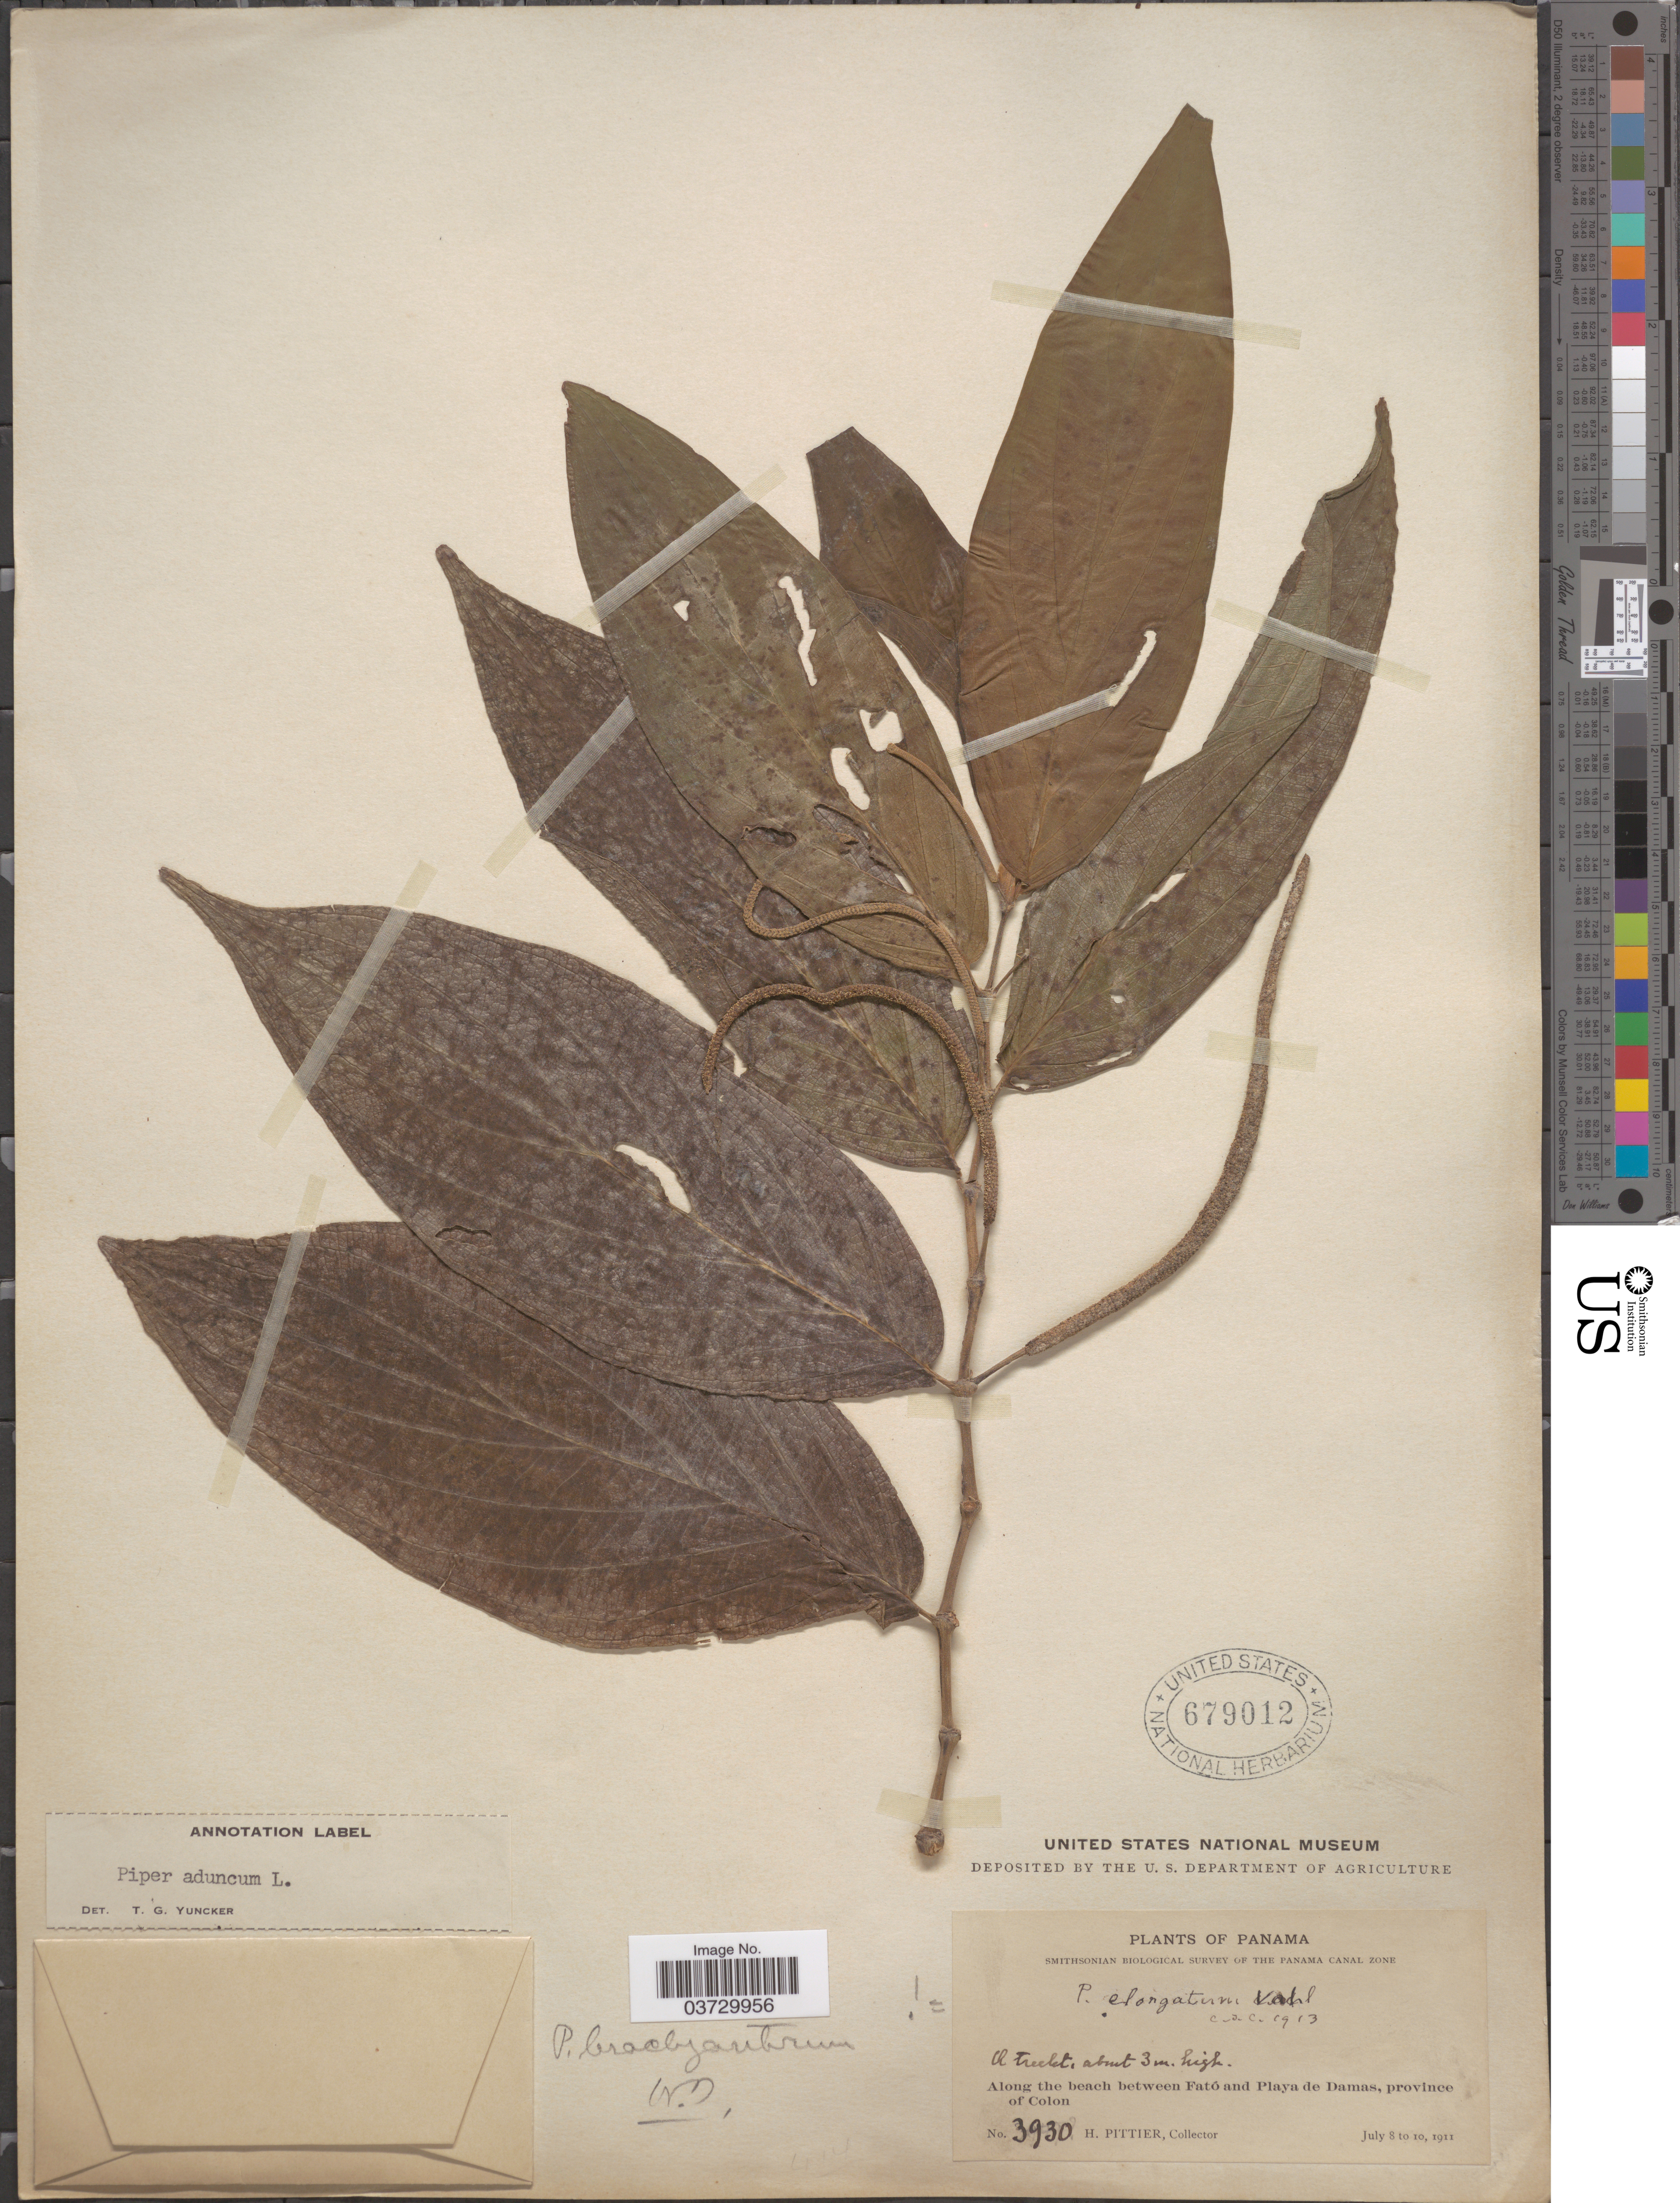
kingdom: Plantae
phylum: Tracheophyta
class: Magnoliopsida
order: Piperales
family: Piperaceae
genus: Piper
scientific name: Piper aduncum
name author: L.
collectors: H. F. Pittier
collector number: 3930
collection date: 1911-07-08/1911-07-10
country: Panama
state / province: Colón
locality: The Panama Canal Zone. Along the beach between Fató and Playa de Damas.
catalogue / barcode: US 679012